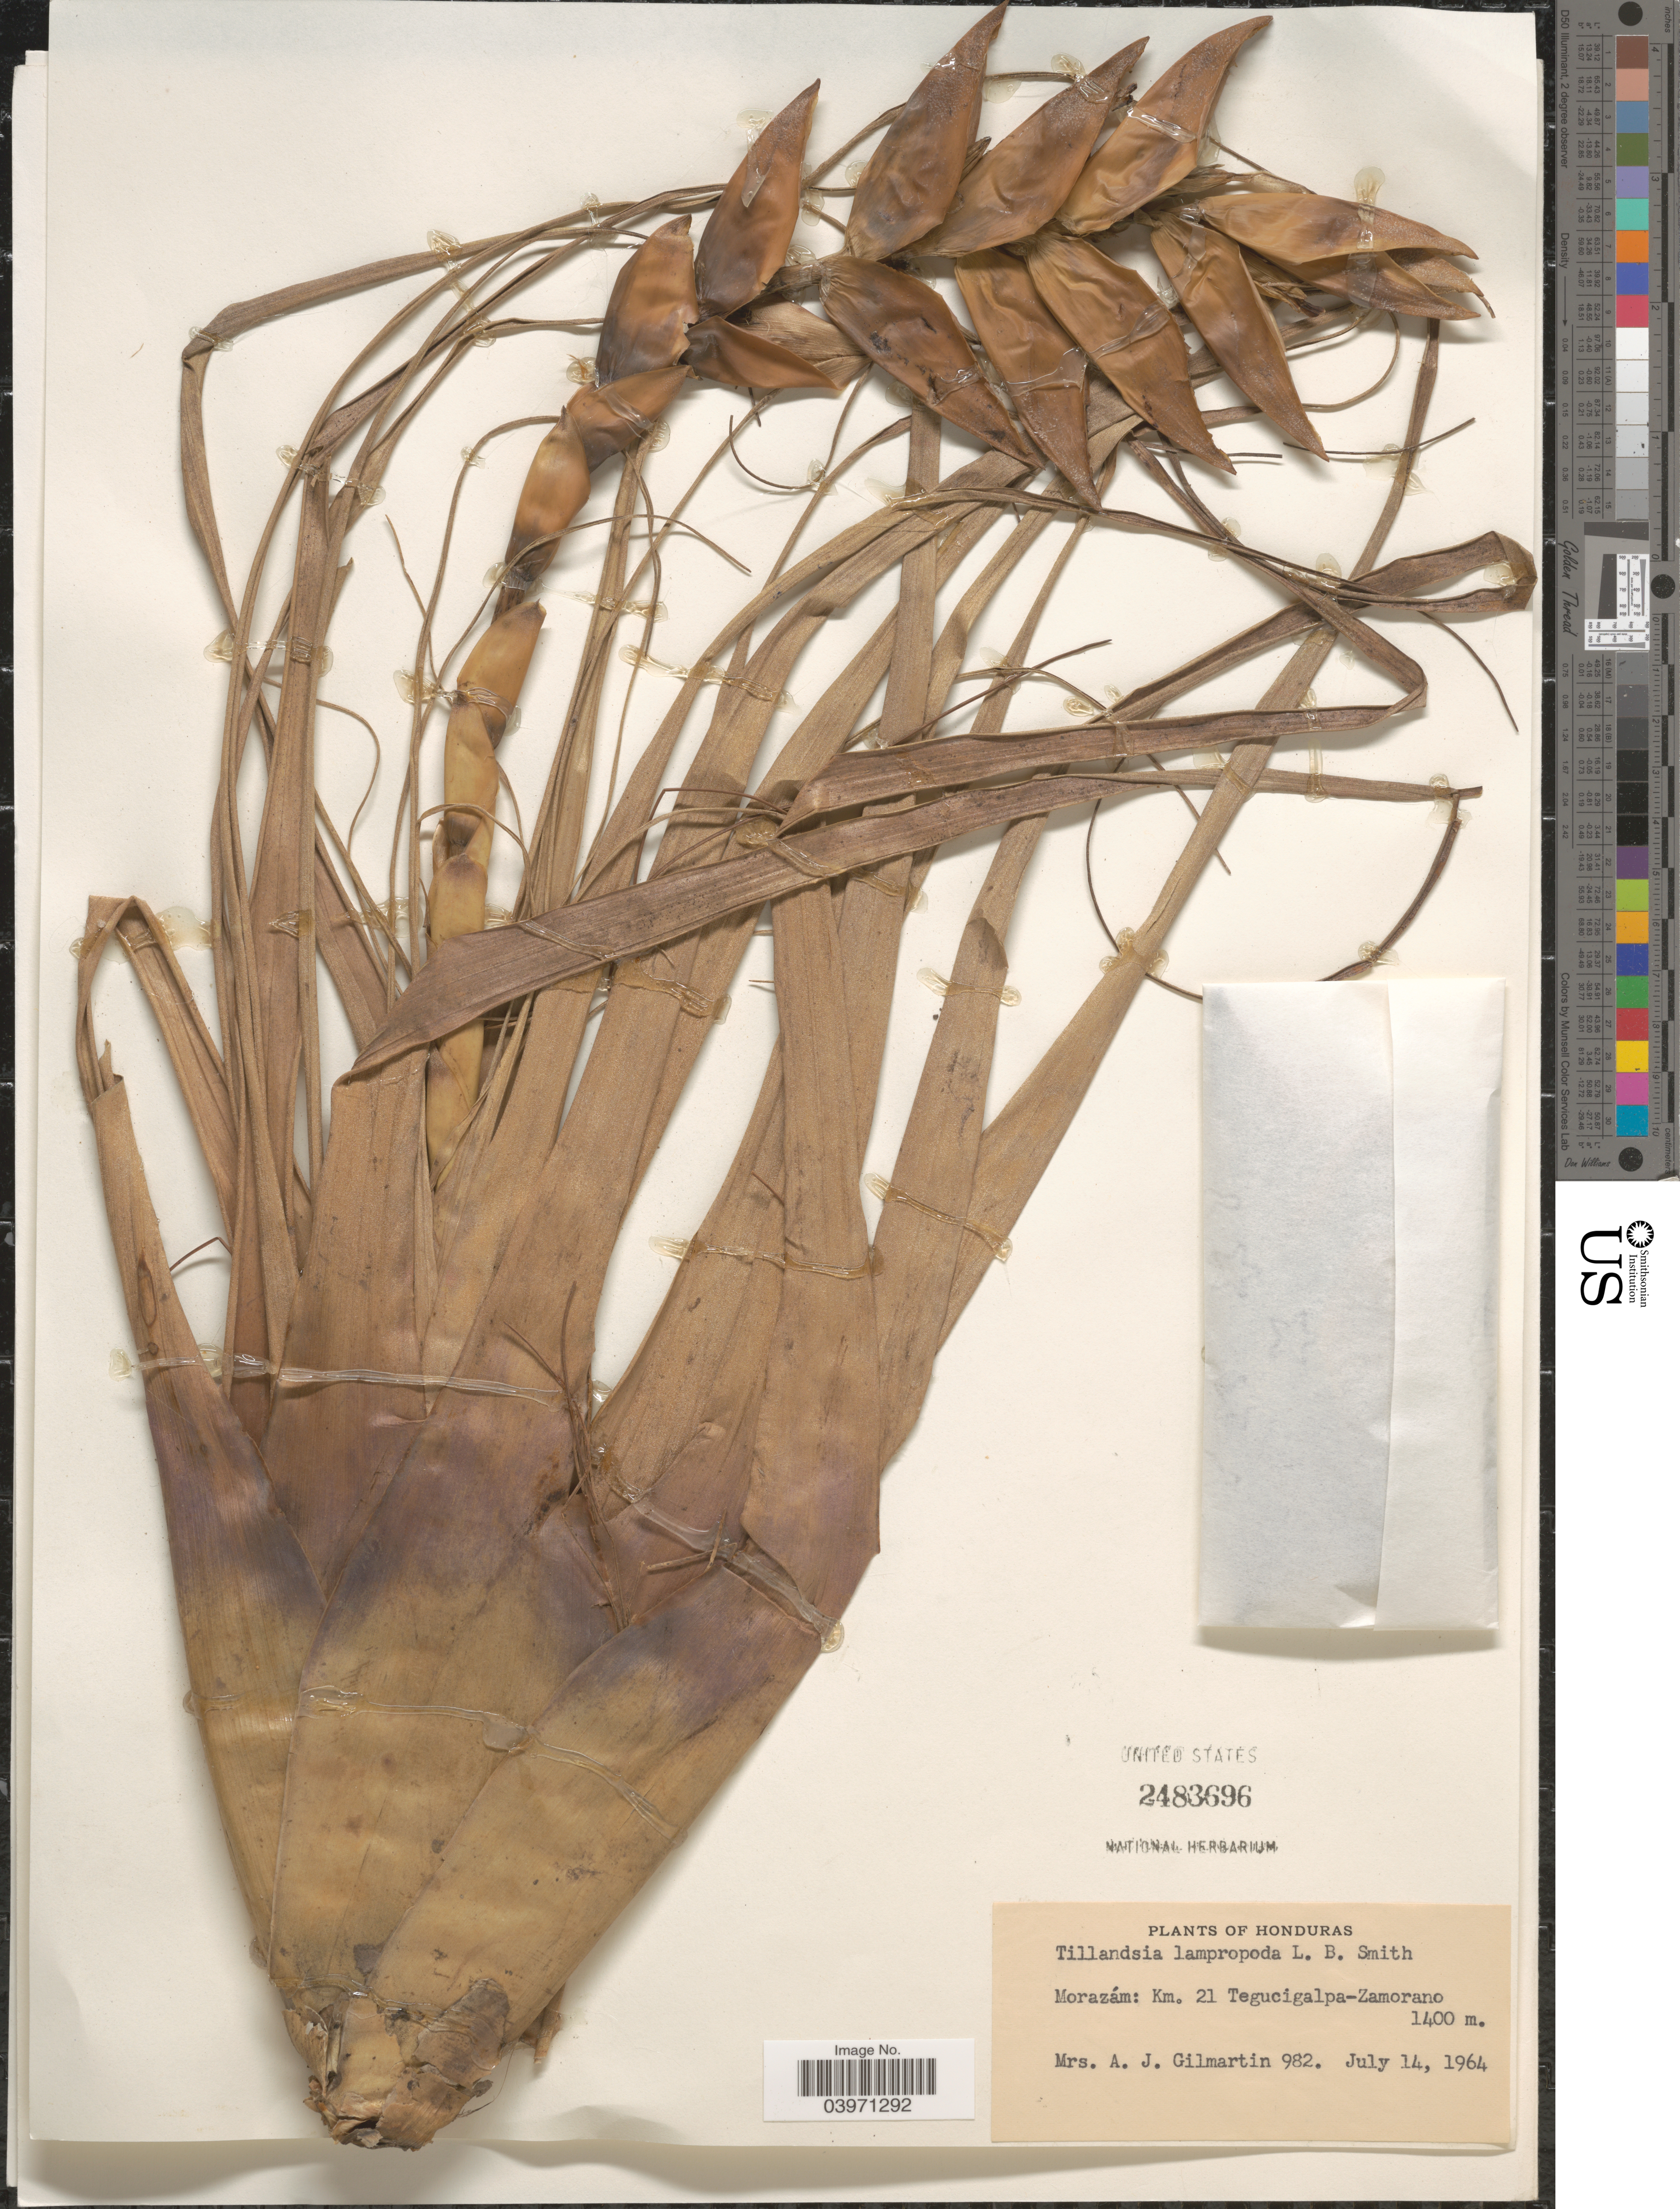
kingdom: Plantae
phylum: Tracheophyta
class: Liliopsida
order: Poales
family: Bromeliaceae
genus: Tillandsia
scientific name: Tillandsia lampropoda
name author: L.B. Sm.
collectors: A. J. Gilmartin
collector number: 982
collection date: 1964-07-14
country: Honduras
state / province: Fco. Morazán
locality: Morazám: Km. 21 Tegucigalpa-Zamorano.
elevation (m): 1400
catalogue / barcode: US 2483696